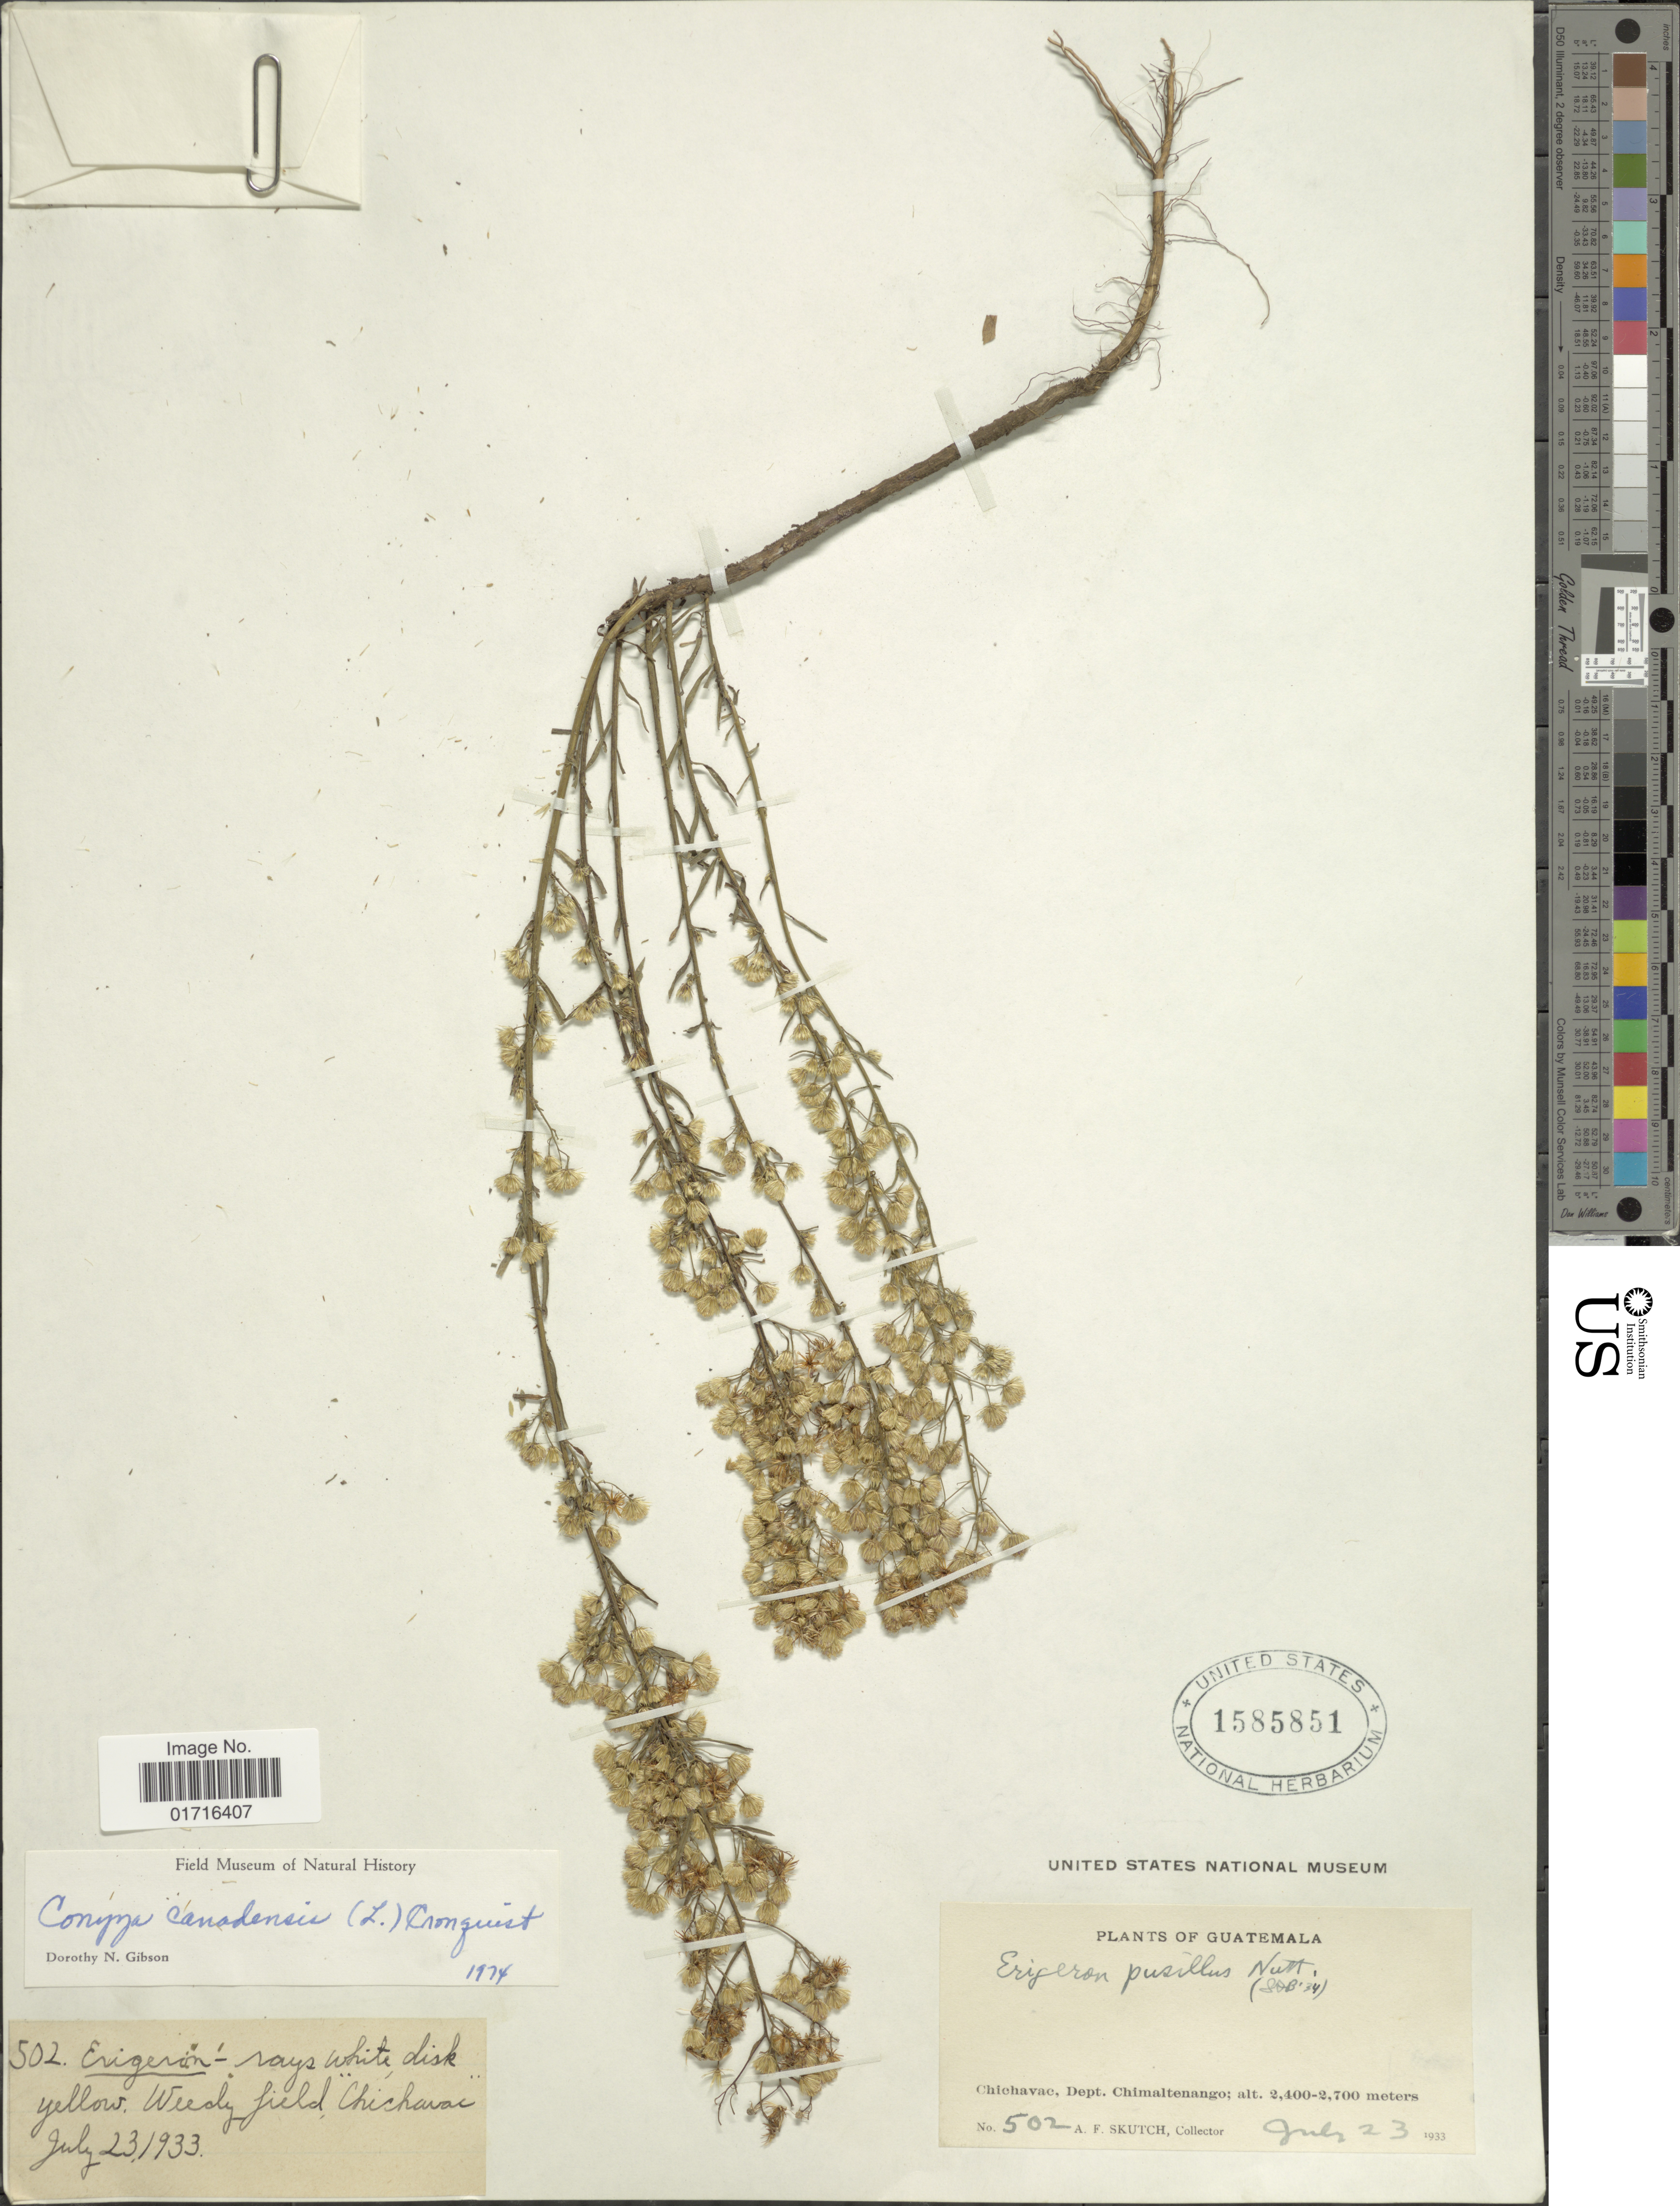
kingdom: Plantae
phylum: Tracheophyta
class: Magnoliopsida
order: Asterales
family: Asteraceae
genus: Conyza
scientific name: Conyza canadensis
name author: (L.) Cronq.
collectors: A. F. Skutch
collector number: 502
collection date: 1933-07-23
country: Guatemala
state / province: Chimaltenango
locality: Chichavac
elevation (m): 2400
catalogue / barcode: US 1585851